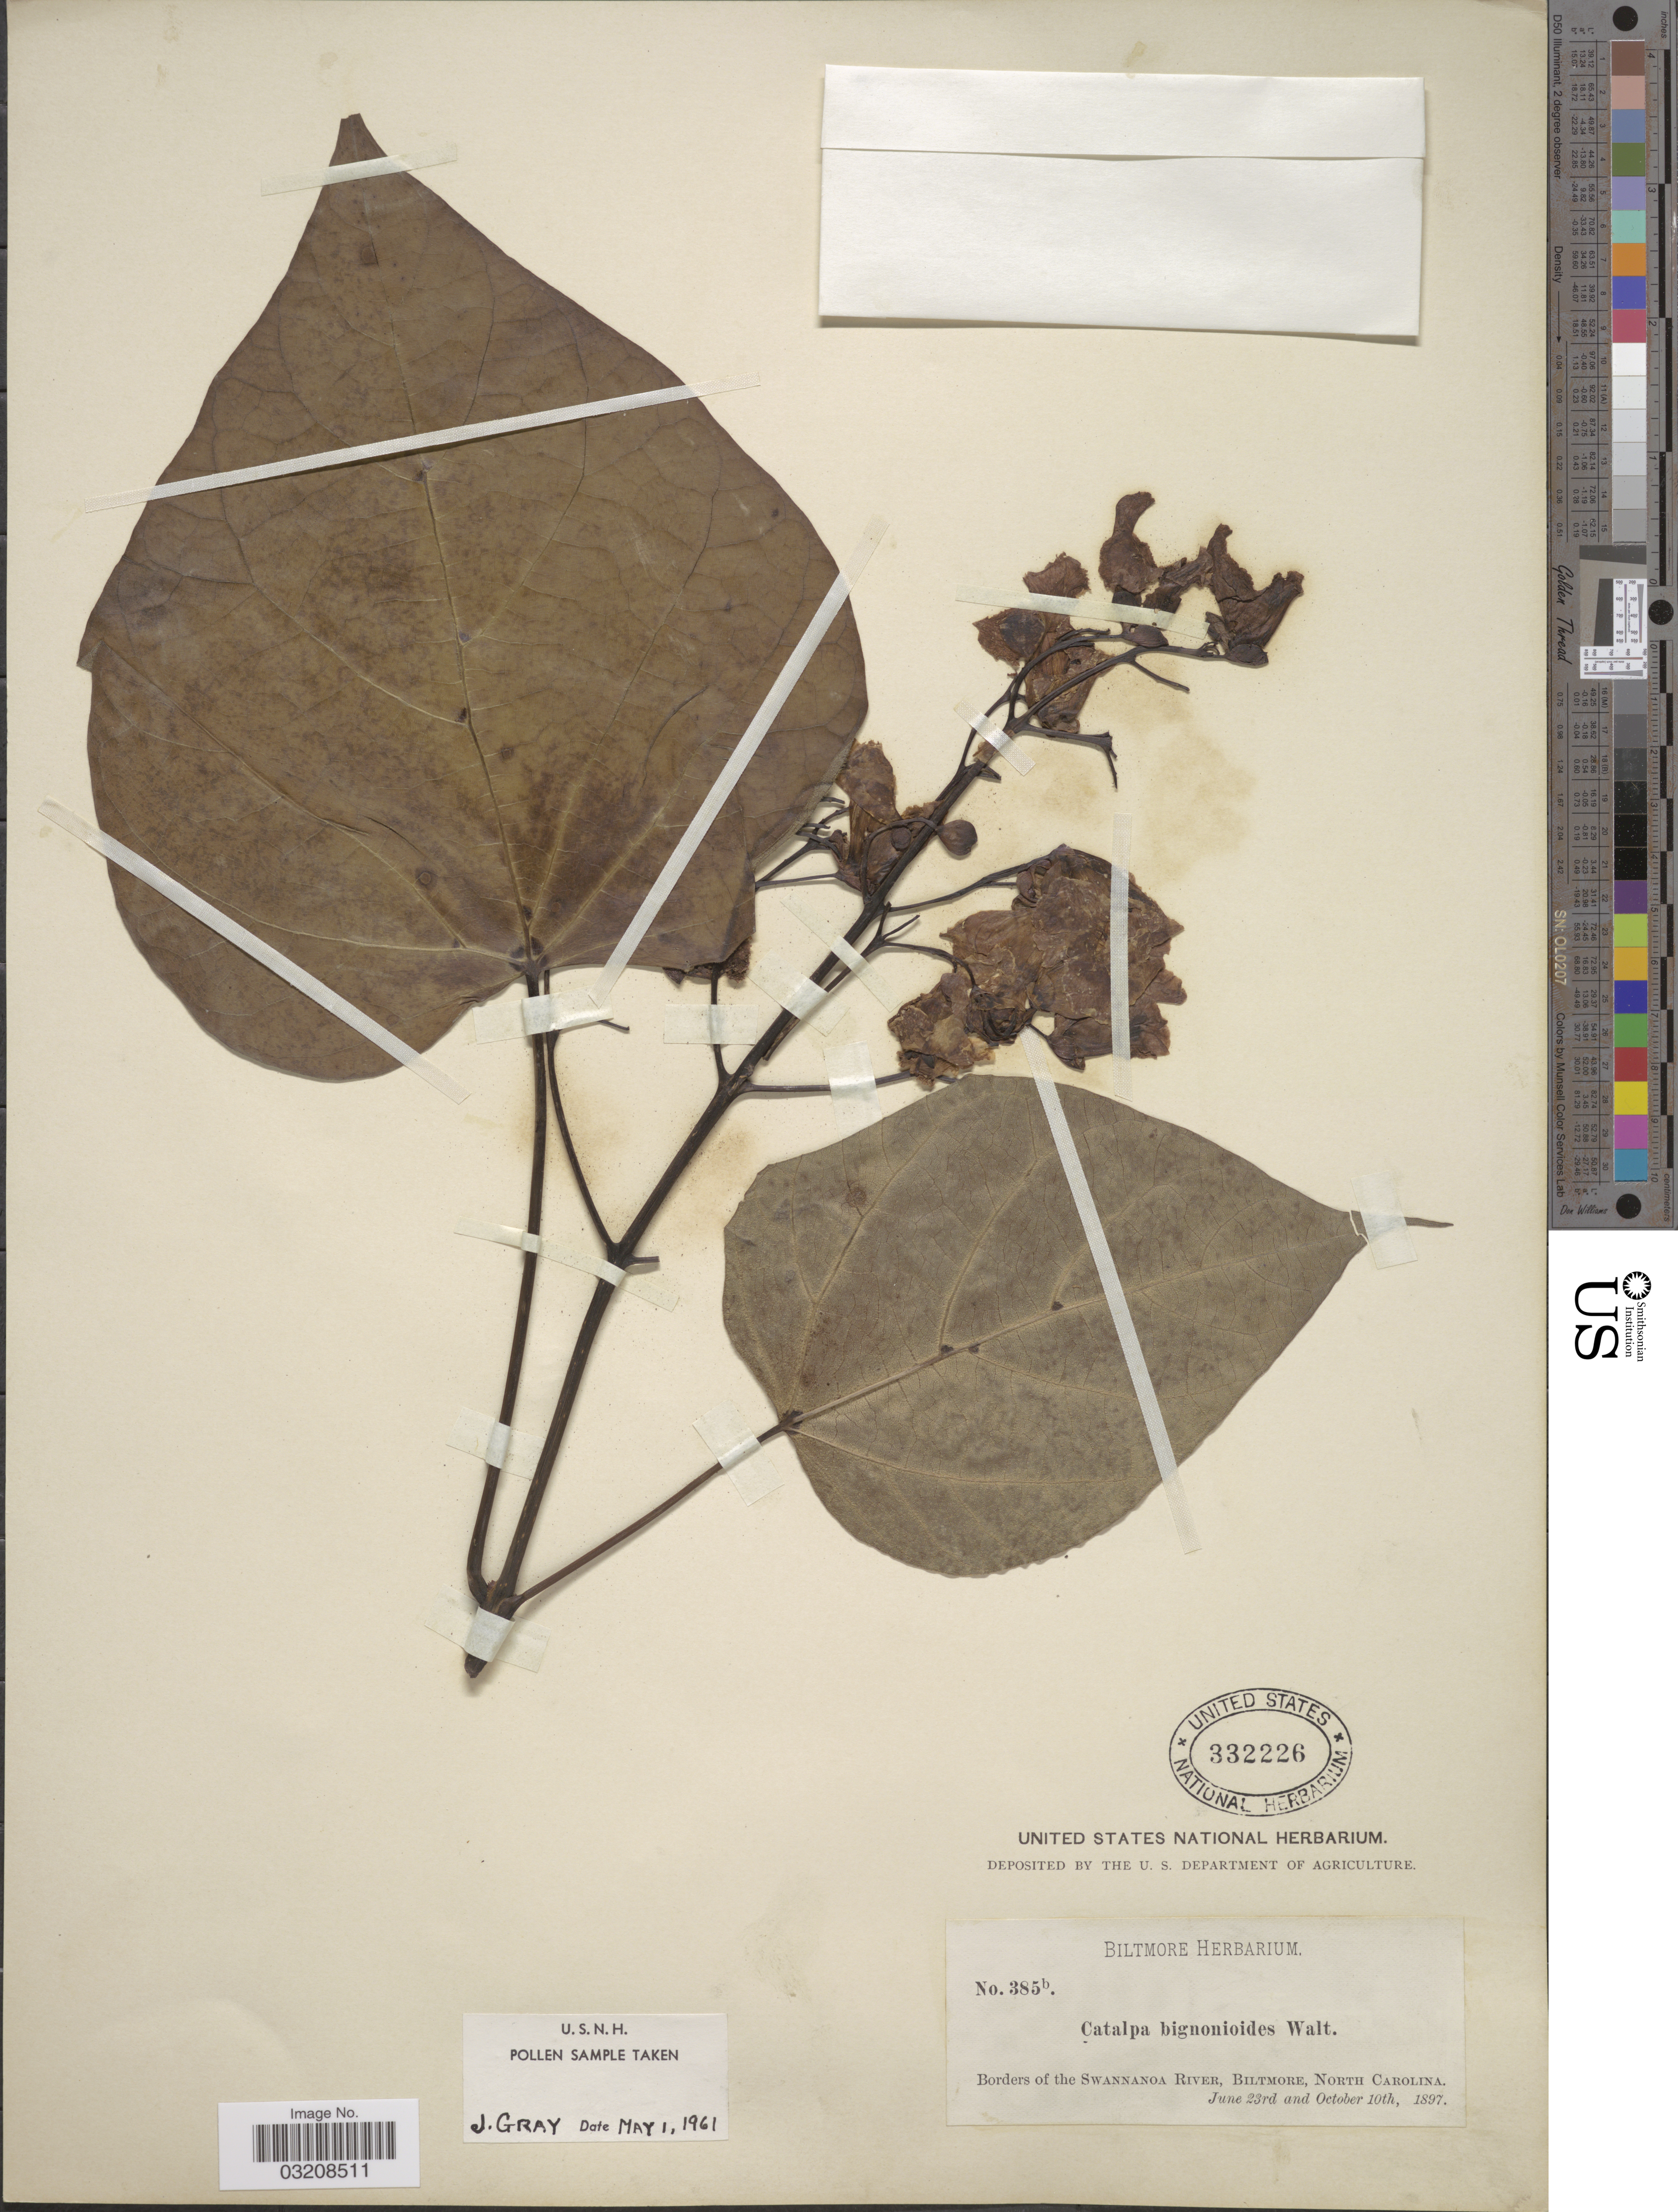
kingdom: Plantae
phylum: Tracheophyta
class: Magnoliopsida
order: Lamiales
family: Bignoniaceae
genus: Catalpa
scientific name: Catalpa bignonioides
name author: Walter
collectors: ex herb. Biltmore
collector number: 385b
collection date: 1897-06-23/1897-10-10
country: United States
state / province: North Carolina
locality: Borders of the Swannanoa River, Biltmore.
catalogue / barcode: US 332226